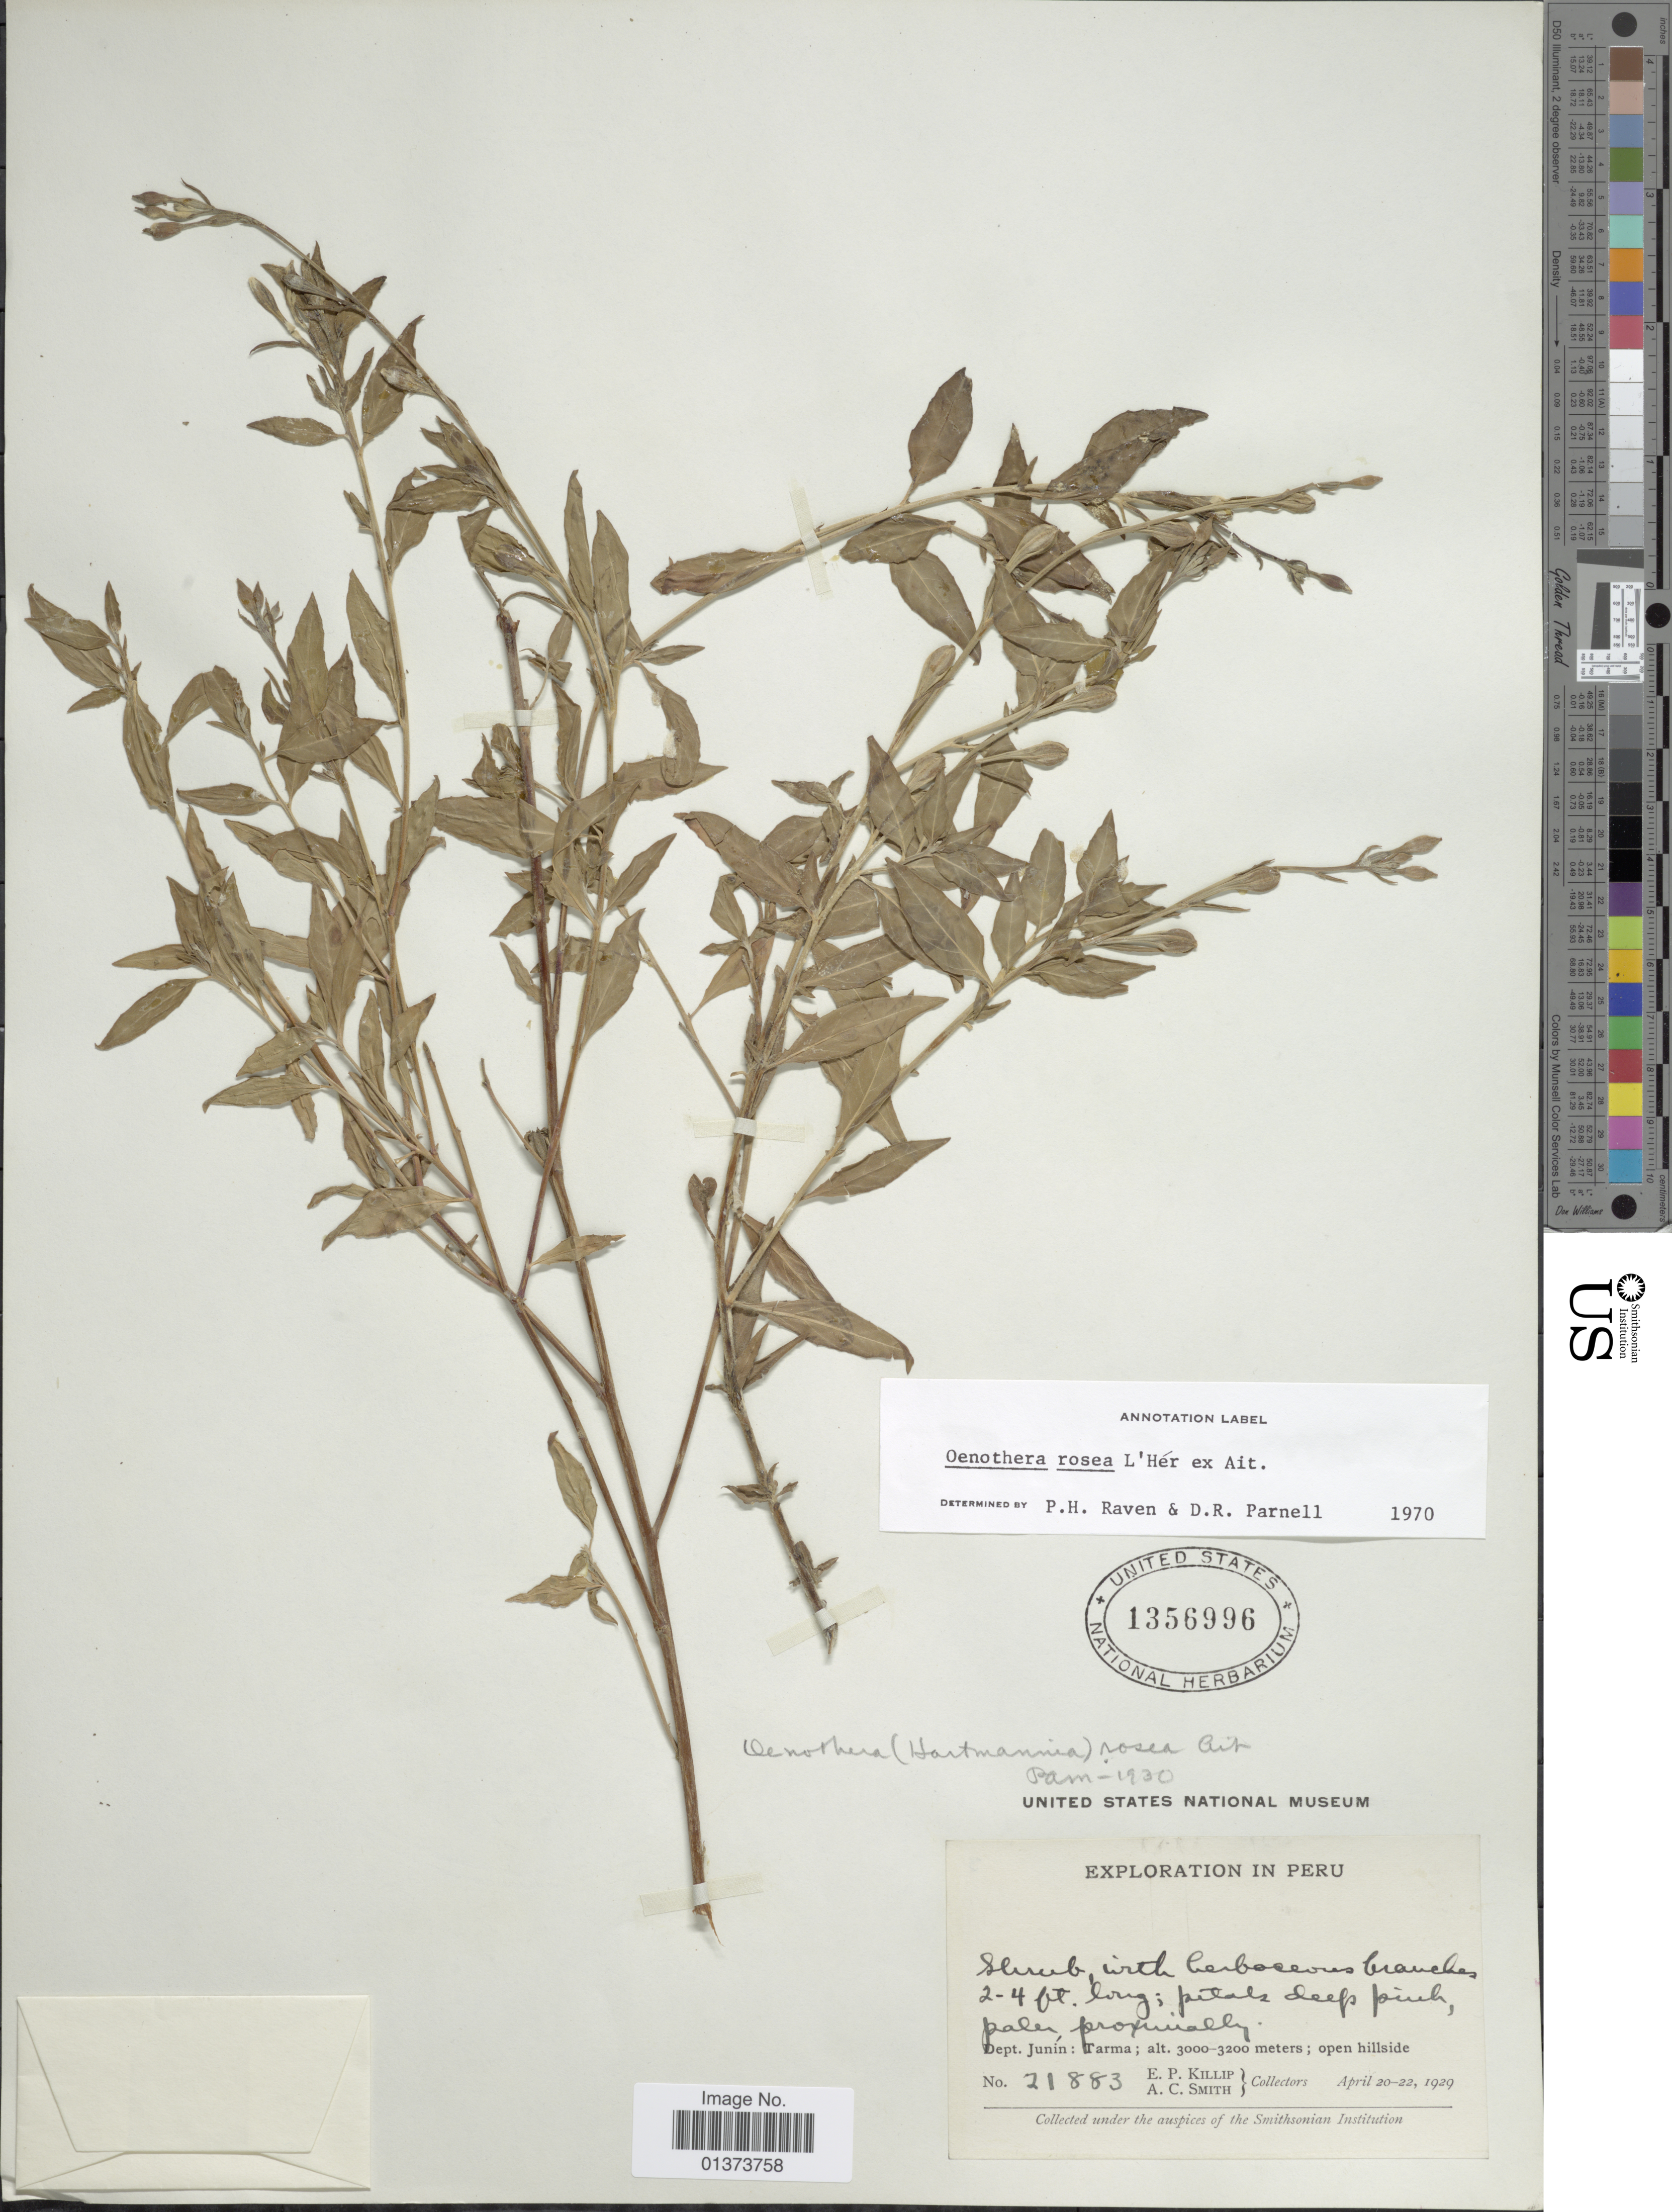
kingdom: Plantae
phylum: Tracheophyta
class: Magnoliopsida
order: Myrtales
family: Onagraceae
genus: Oenothera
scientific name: Oenothera rosea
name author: L'Hér. ex Aiton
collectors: E. P. Killip & A. C. Smith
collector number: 21883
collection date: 1929-04-20/1929-04-22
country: Peru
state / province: Junín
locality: Tarma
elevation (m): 3000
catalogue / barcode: US 1356996